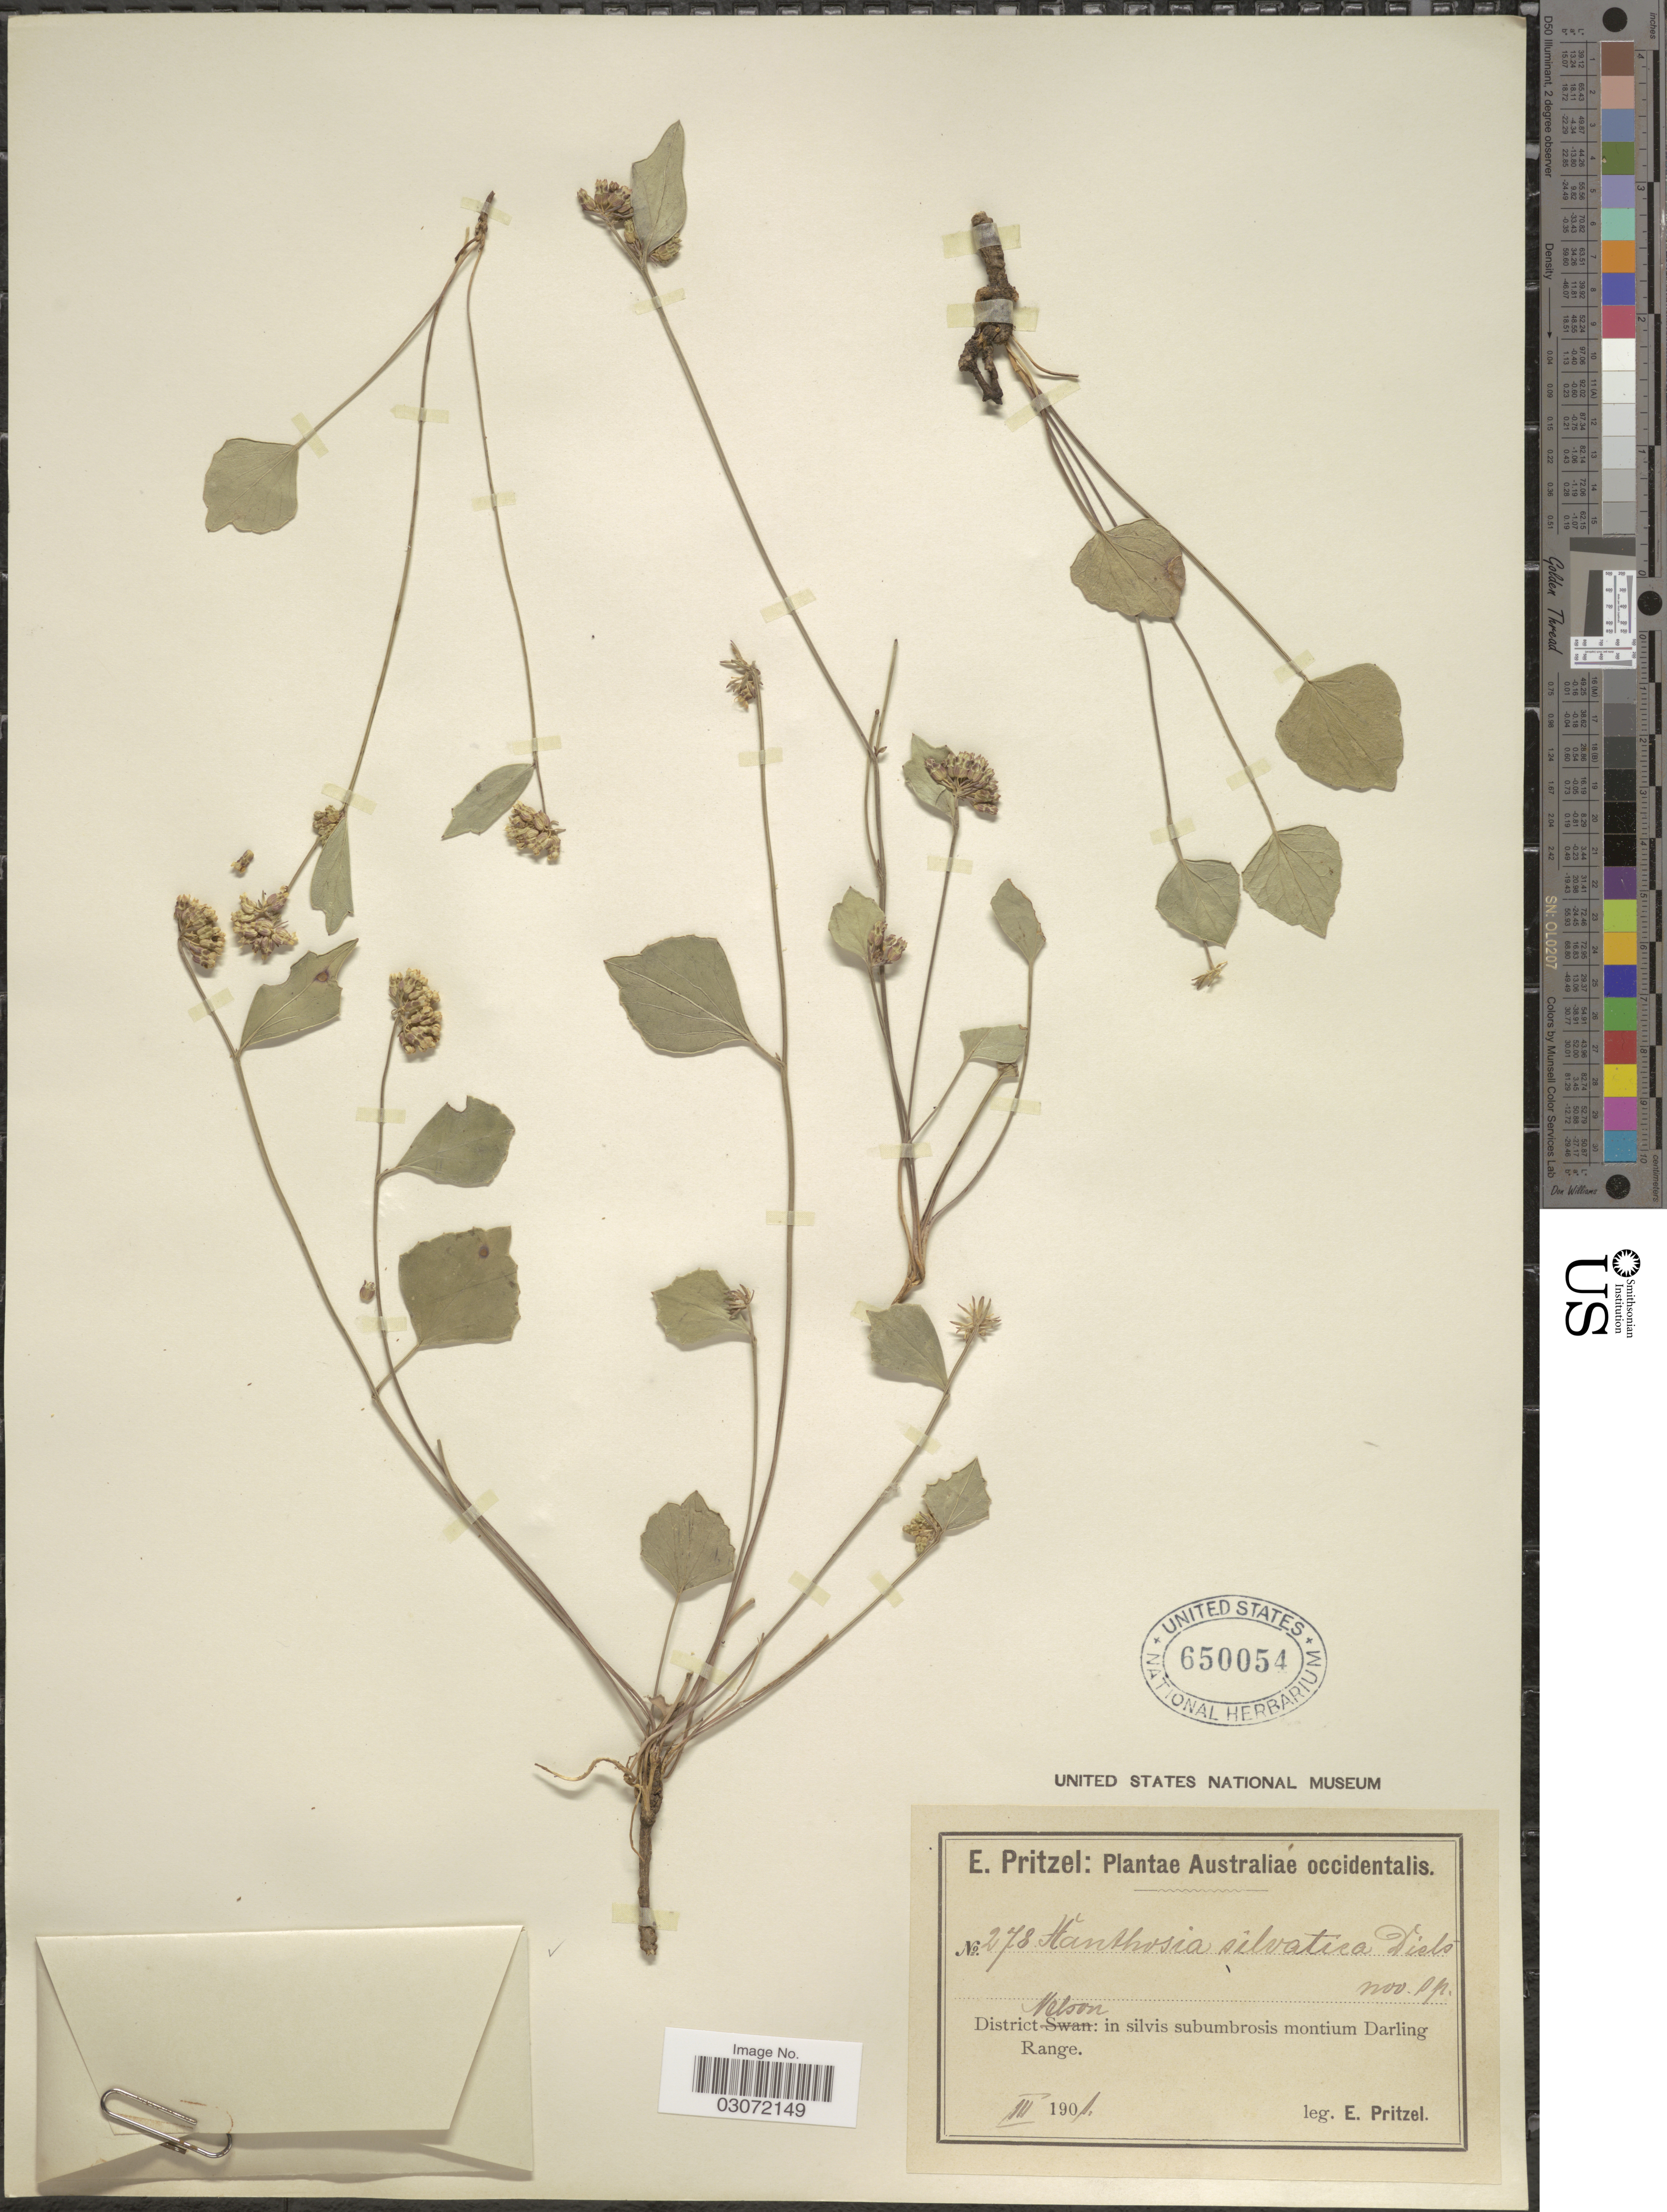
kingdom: Plantae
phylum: Tracheophyta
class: Magnoliopsida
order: Apiales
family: Apiaceae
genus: Xanthosia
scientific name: Xanthosia silvatica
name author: Diels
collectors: E. G. Pritzel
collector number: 278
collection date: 1901-03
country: Australia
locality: Australiae occidentalis. District Nelson: in silvis subumbrosis montium Darling Range.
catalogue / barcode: US 650054